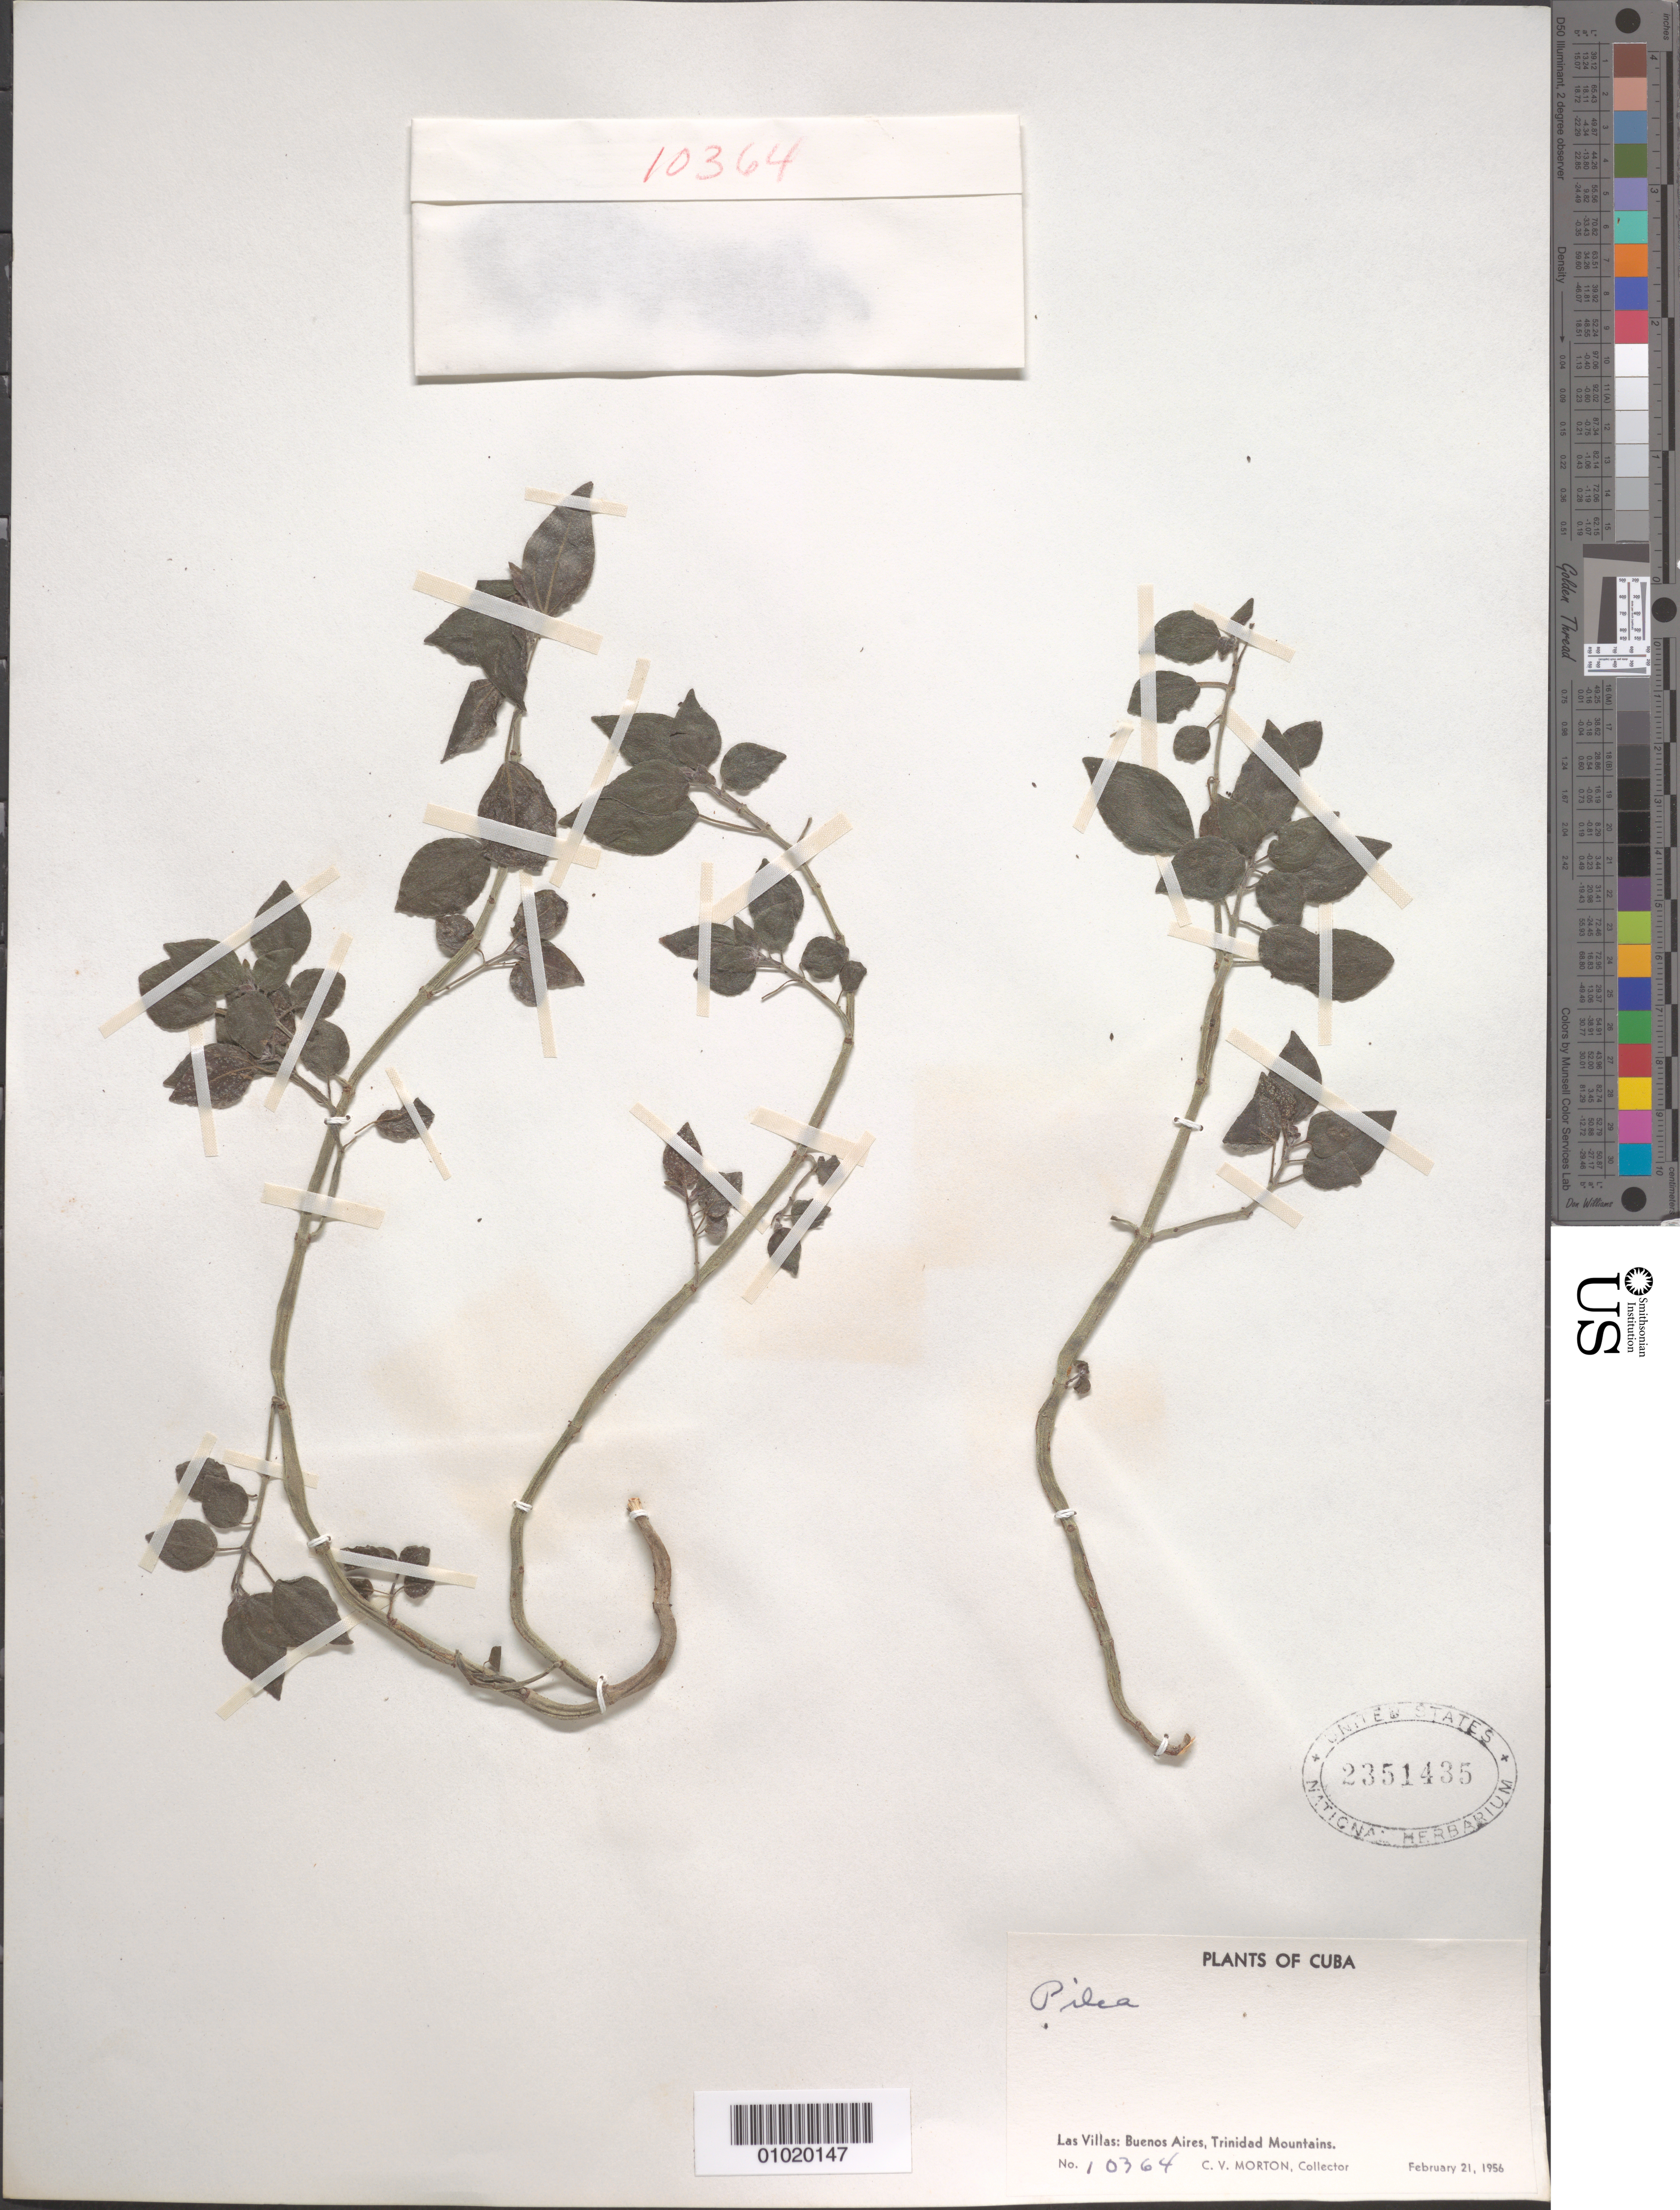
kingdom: Plantae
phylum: Tracheophyta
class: Magnoliopsida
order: Rosales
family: Urticaceae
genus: Pilea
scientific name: Pilea sp.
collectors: C. V. Morton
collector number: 10364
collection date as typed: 21 Feb 1956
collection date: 1956-02-21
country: Cuba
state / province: Las Villas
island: Cuba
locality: Buenos Aires, Trinidad Mountains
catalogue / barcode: US 2351435